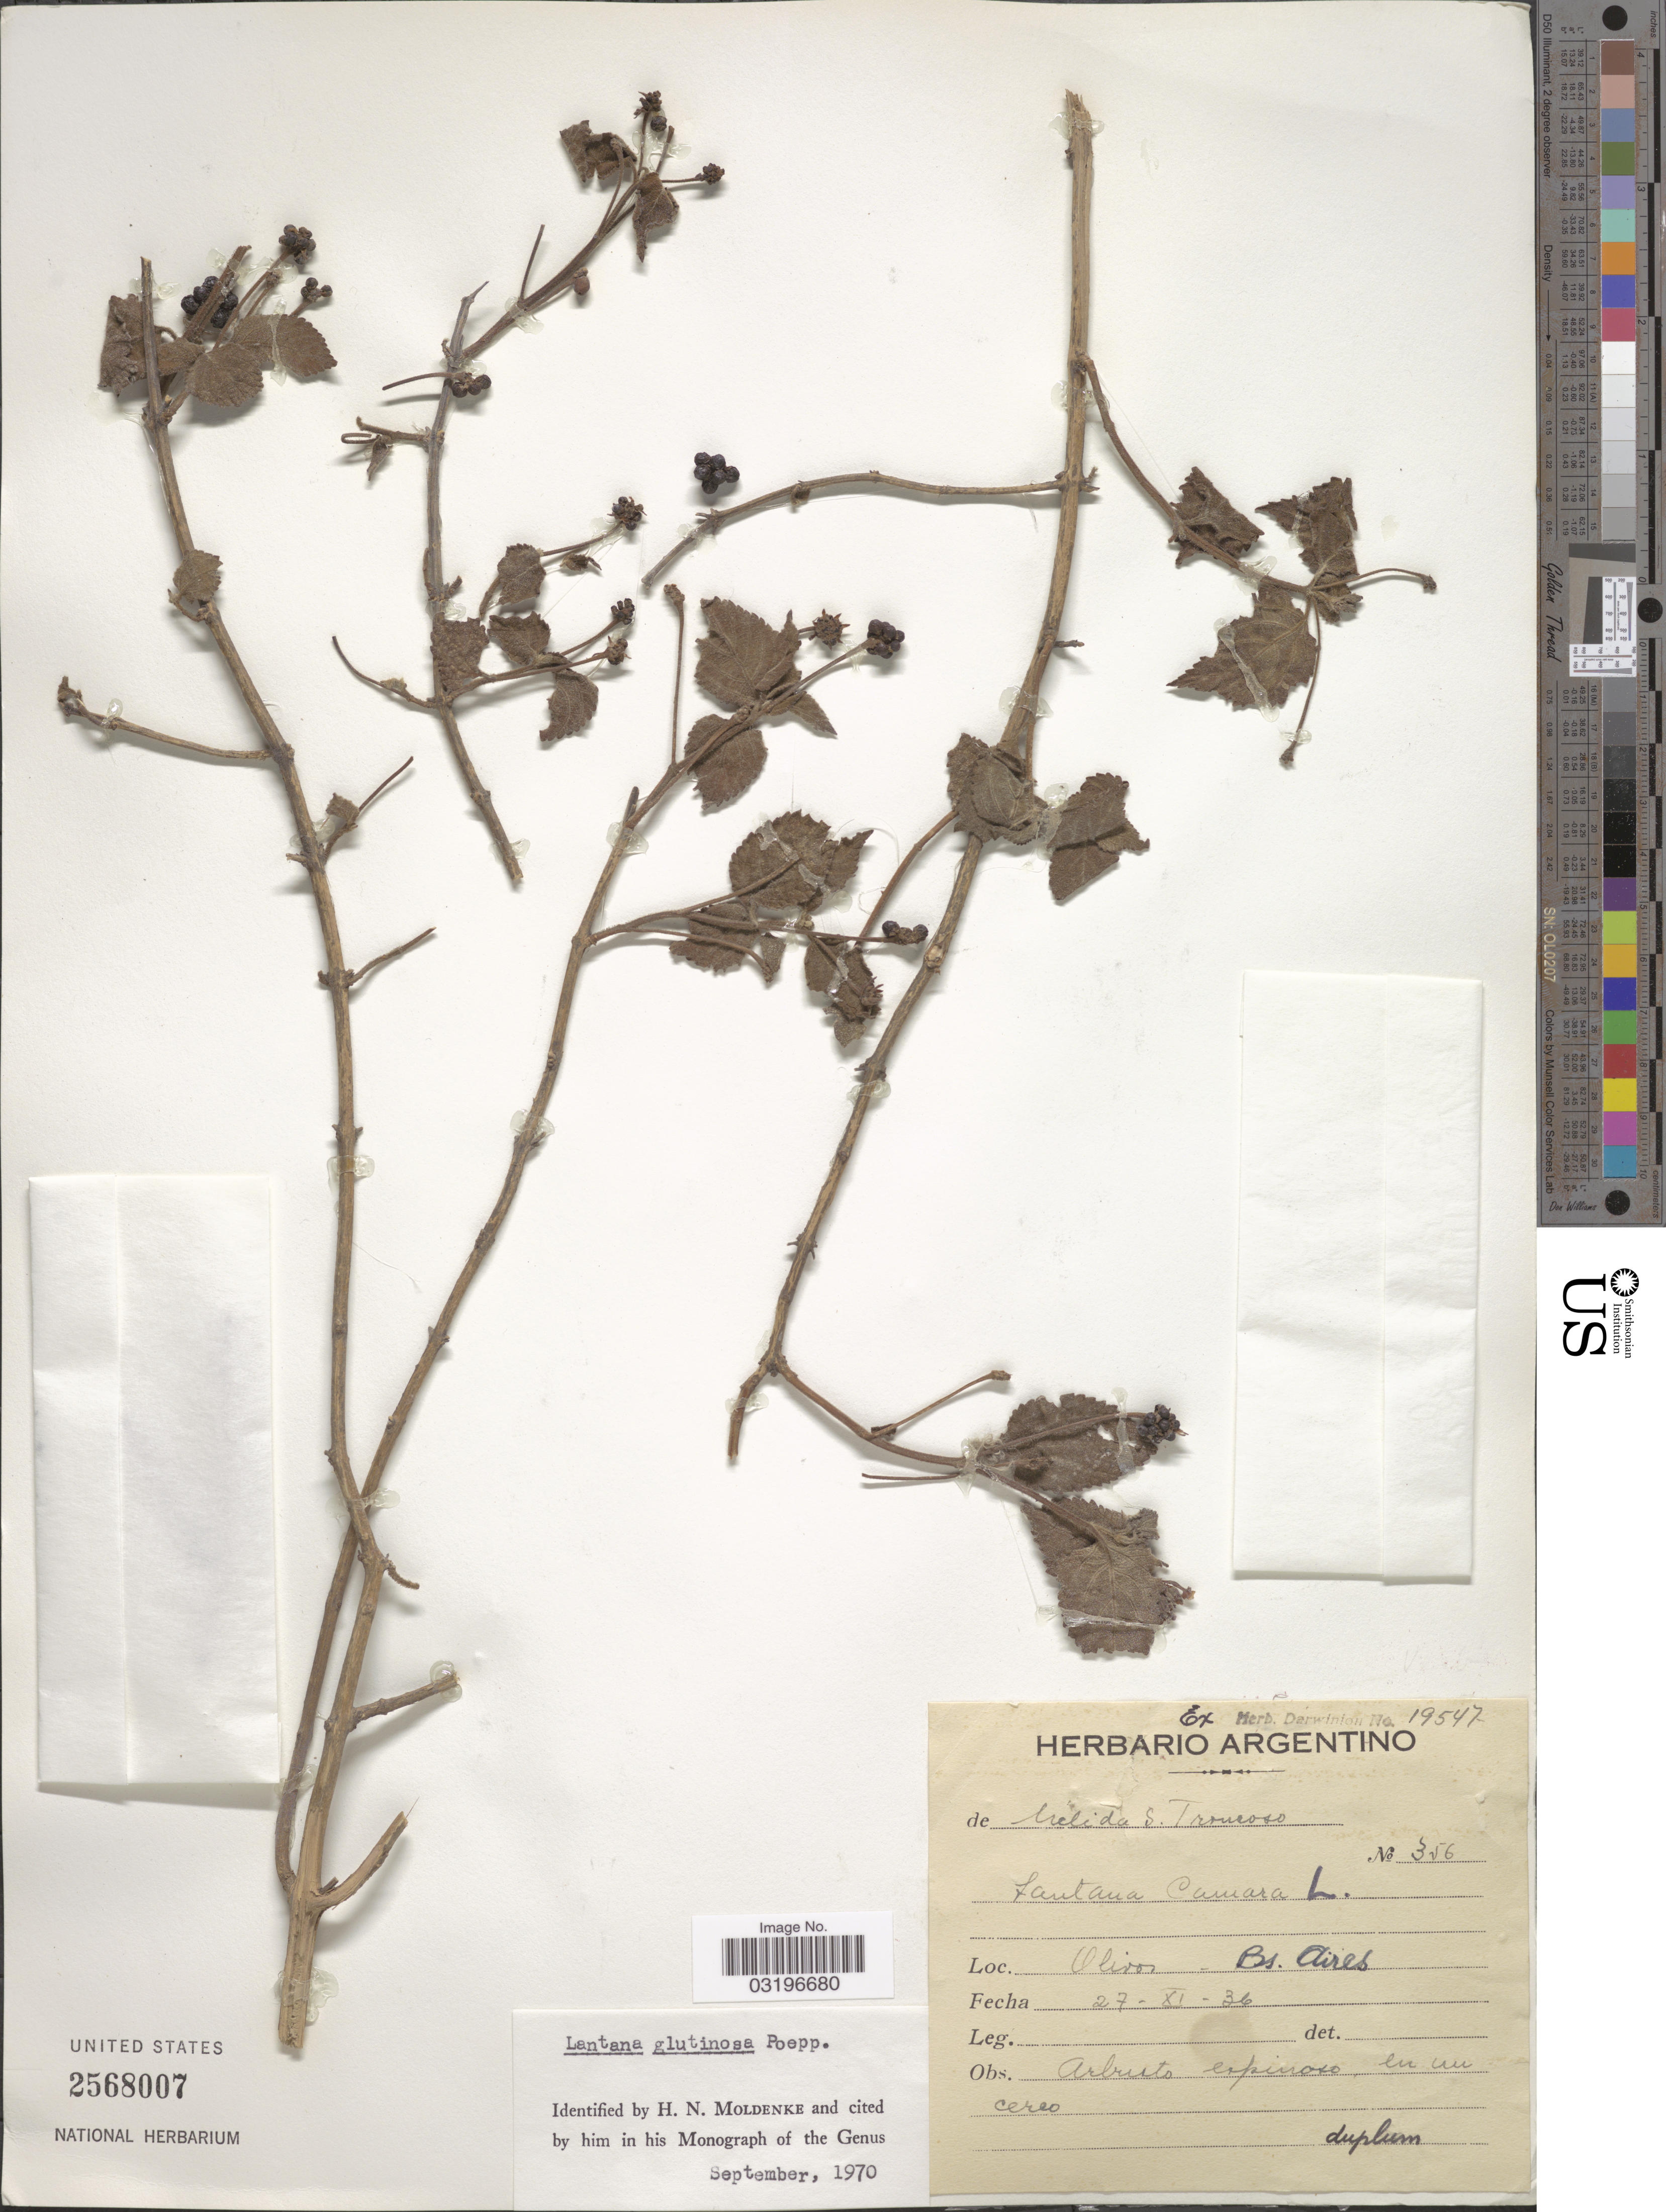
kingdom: Plantae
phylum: Tracheophyta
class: Magnoliopsida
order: Lamiales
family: Verbenaceae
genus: Lantana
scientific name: Lantana glutinosa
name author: Poepp.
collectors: N. S. Troncoso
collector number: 356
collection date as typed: Transcribed d/m/y: 27/11/36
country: Argentina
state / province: Buenos Aires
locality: Olivos.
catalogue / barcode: US 2568007